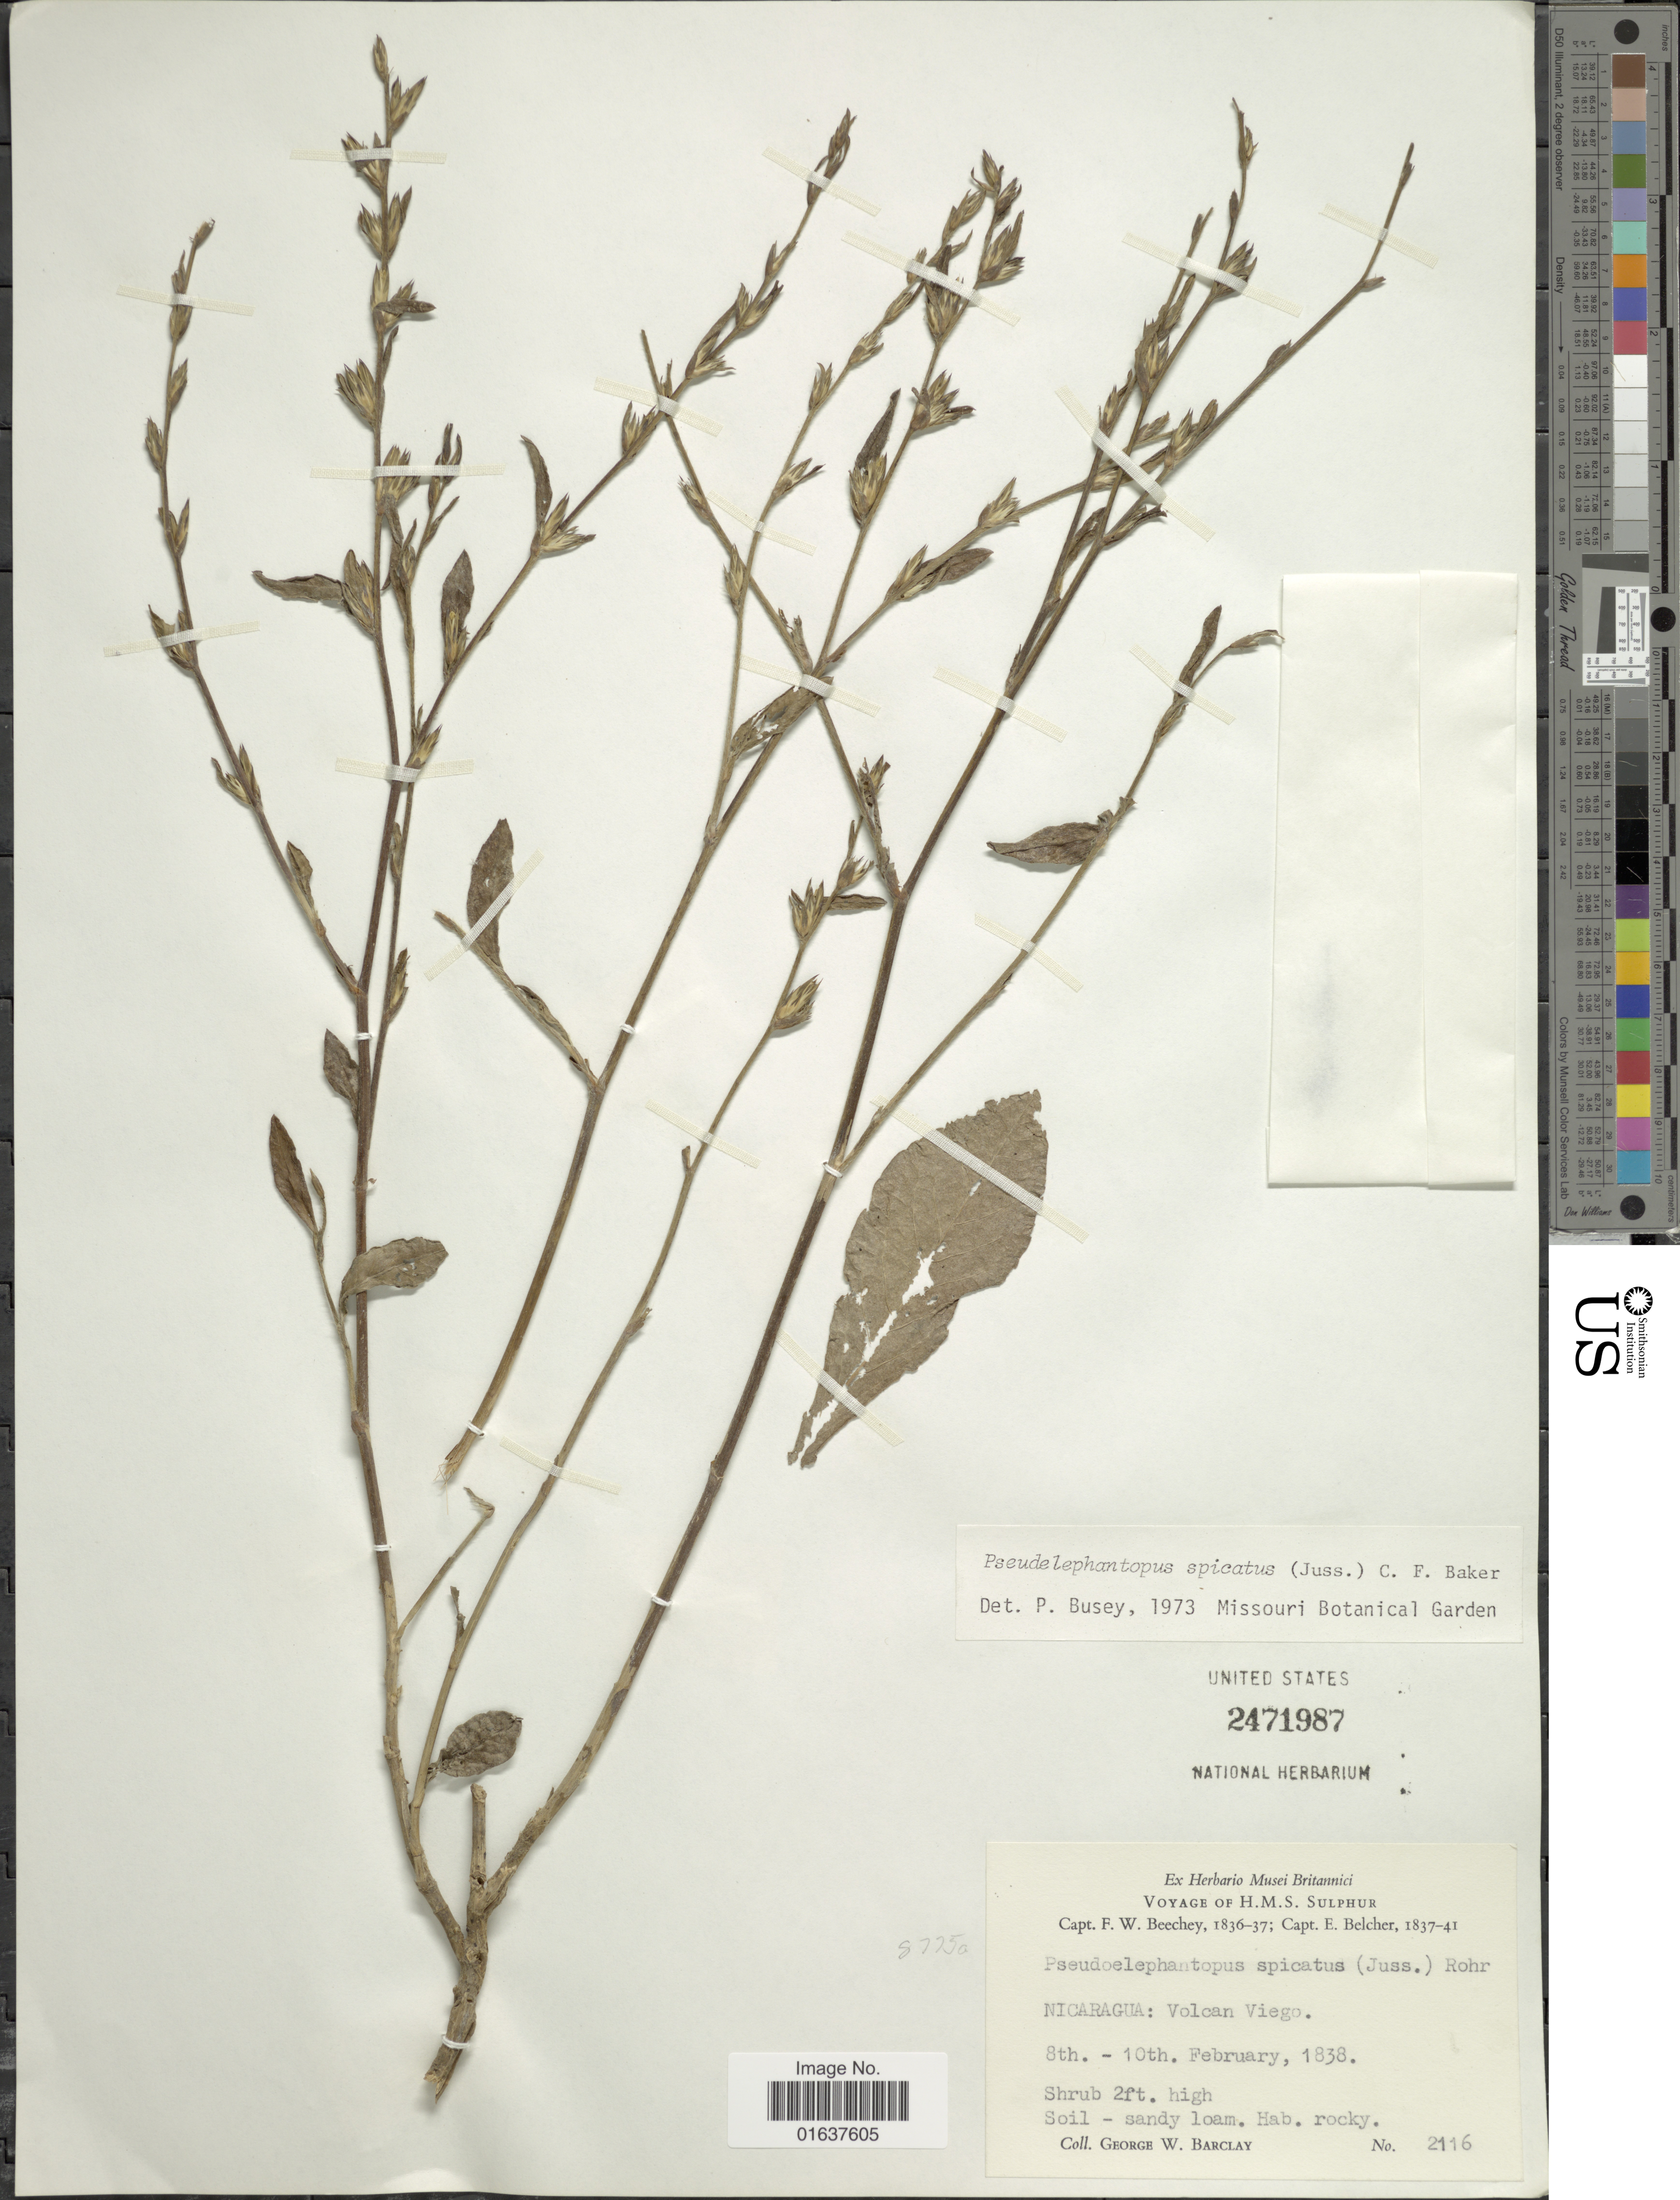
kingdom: Plantae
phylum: Tracheophyta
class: Magnoliopsida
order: Asterales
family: Asteraceae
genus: Pseudelephantopus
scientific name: Pseudelephantopus spicatus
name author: (Juss. ex Aubl.) C.F. Baker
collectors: G. W. Barclay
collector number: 2116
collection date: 1838-02-08/1838-02-10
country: Nicaragua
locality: Volcan Viejo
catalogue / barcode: US 2471987